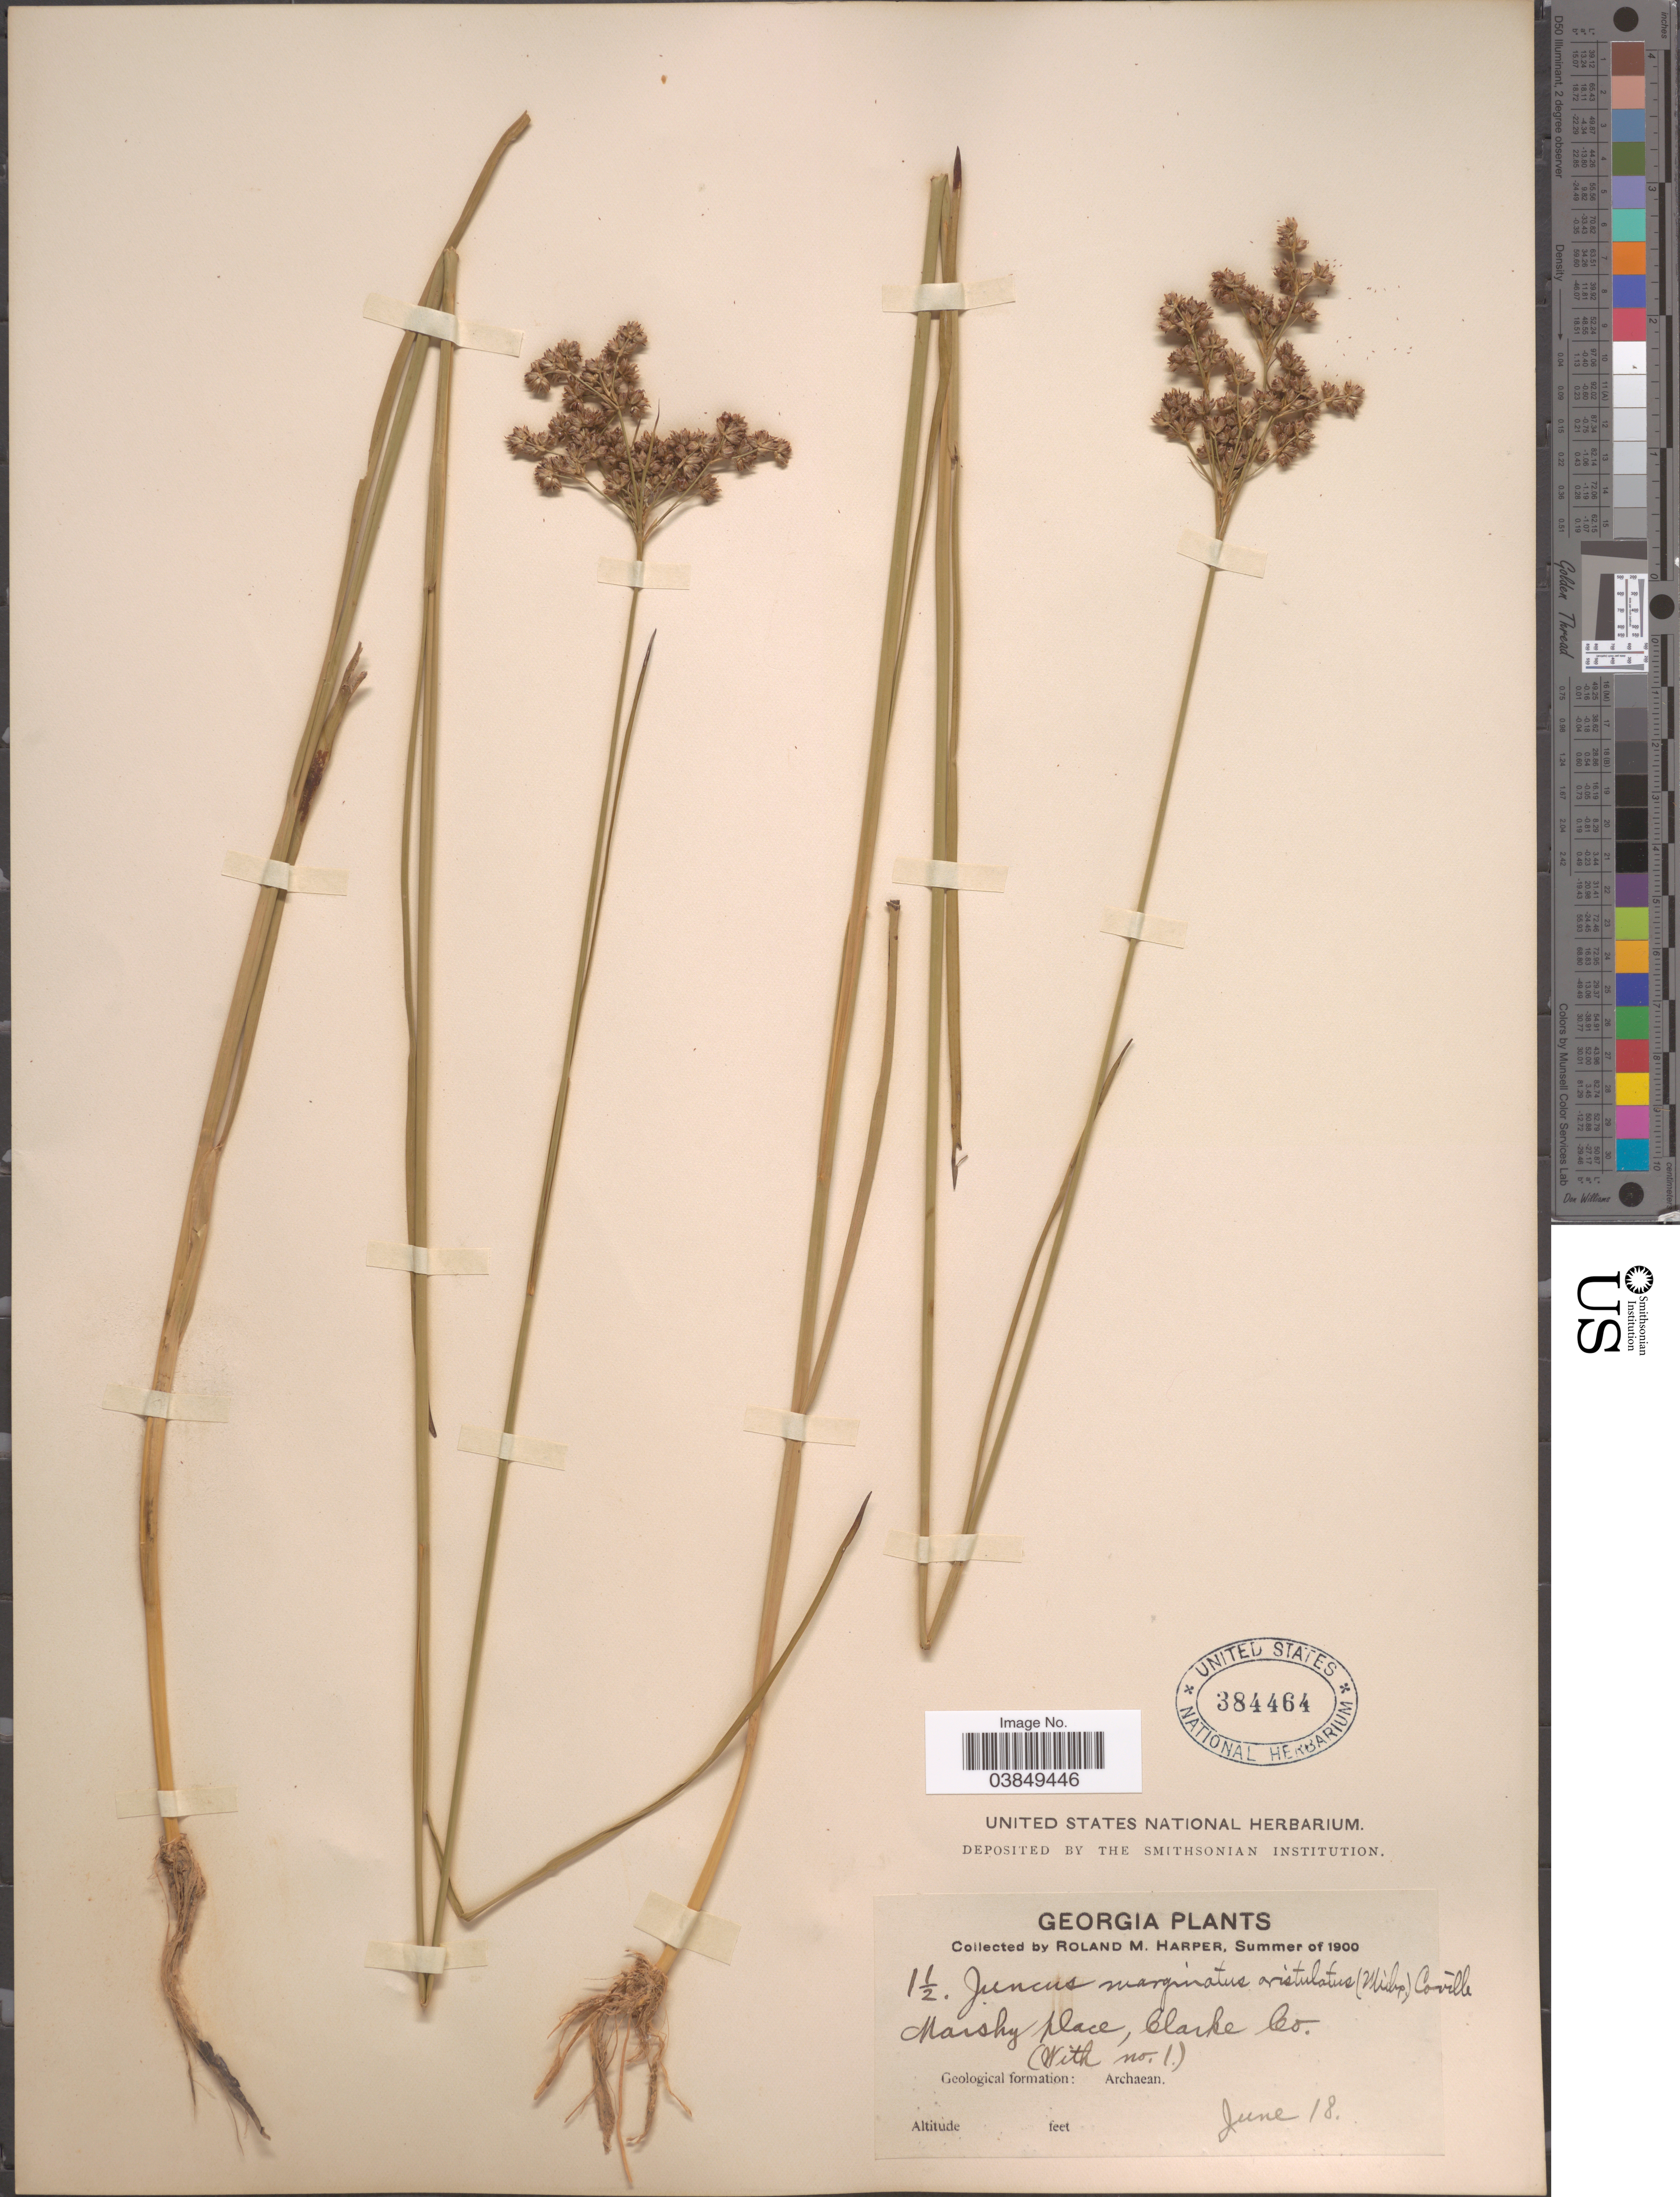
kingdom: Plantae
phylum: Tracheophyta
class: Liliopsida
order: Poales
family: Juncaceae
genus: Juncus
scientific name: Juncus aristulatus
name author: Michx.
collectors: R. M. Harper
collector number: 1½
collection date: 1900-06-18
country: United States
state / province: Georgia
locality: Clarke Co. Geological formation: Archaean.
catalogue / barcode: US 384464